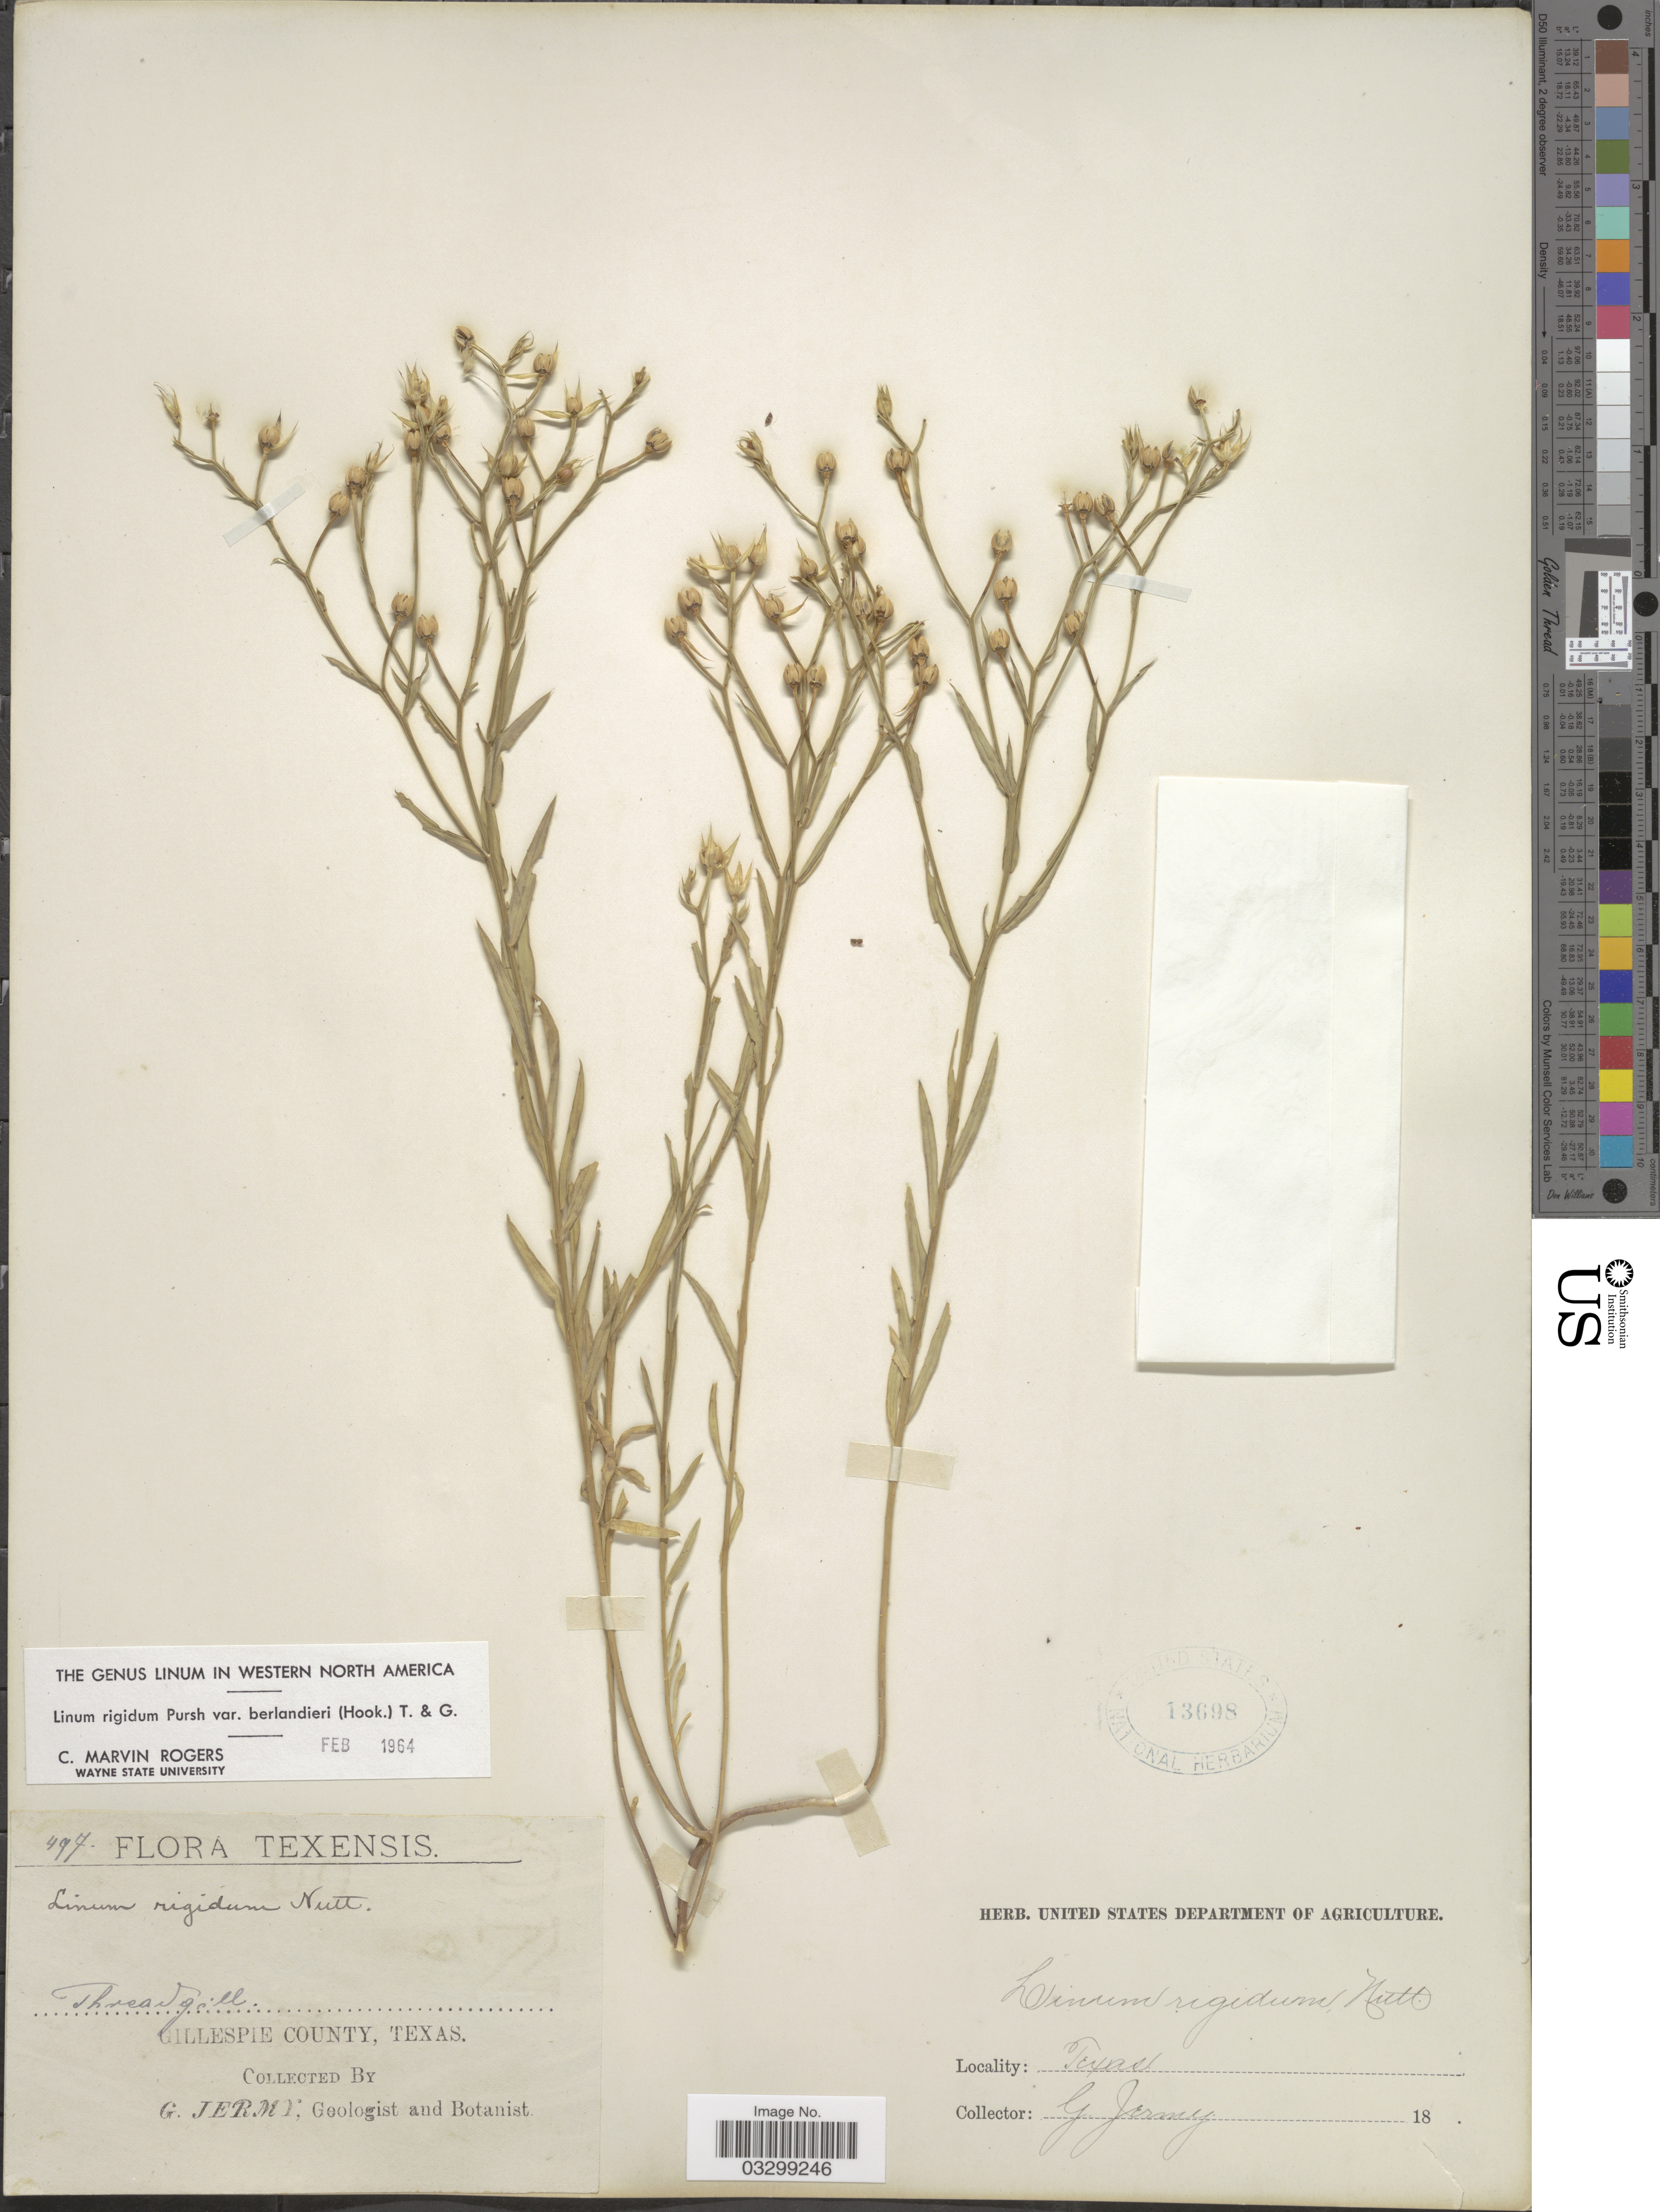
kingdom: Plantae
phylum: Tracheophyta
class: Magnoliopsida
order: Malpighiales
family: Linaceae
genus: Linum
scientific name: Linum rigidum var. berlandieri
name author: Pursh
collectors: G. Jermy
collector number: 497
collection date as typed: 18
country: United States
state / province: Texas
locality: Gillespie County. Threadgill [unsure placement]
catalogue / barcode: US 13698